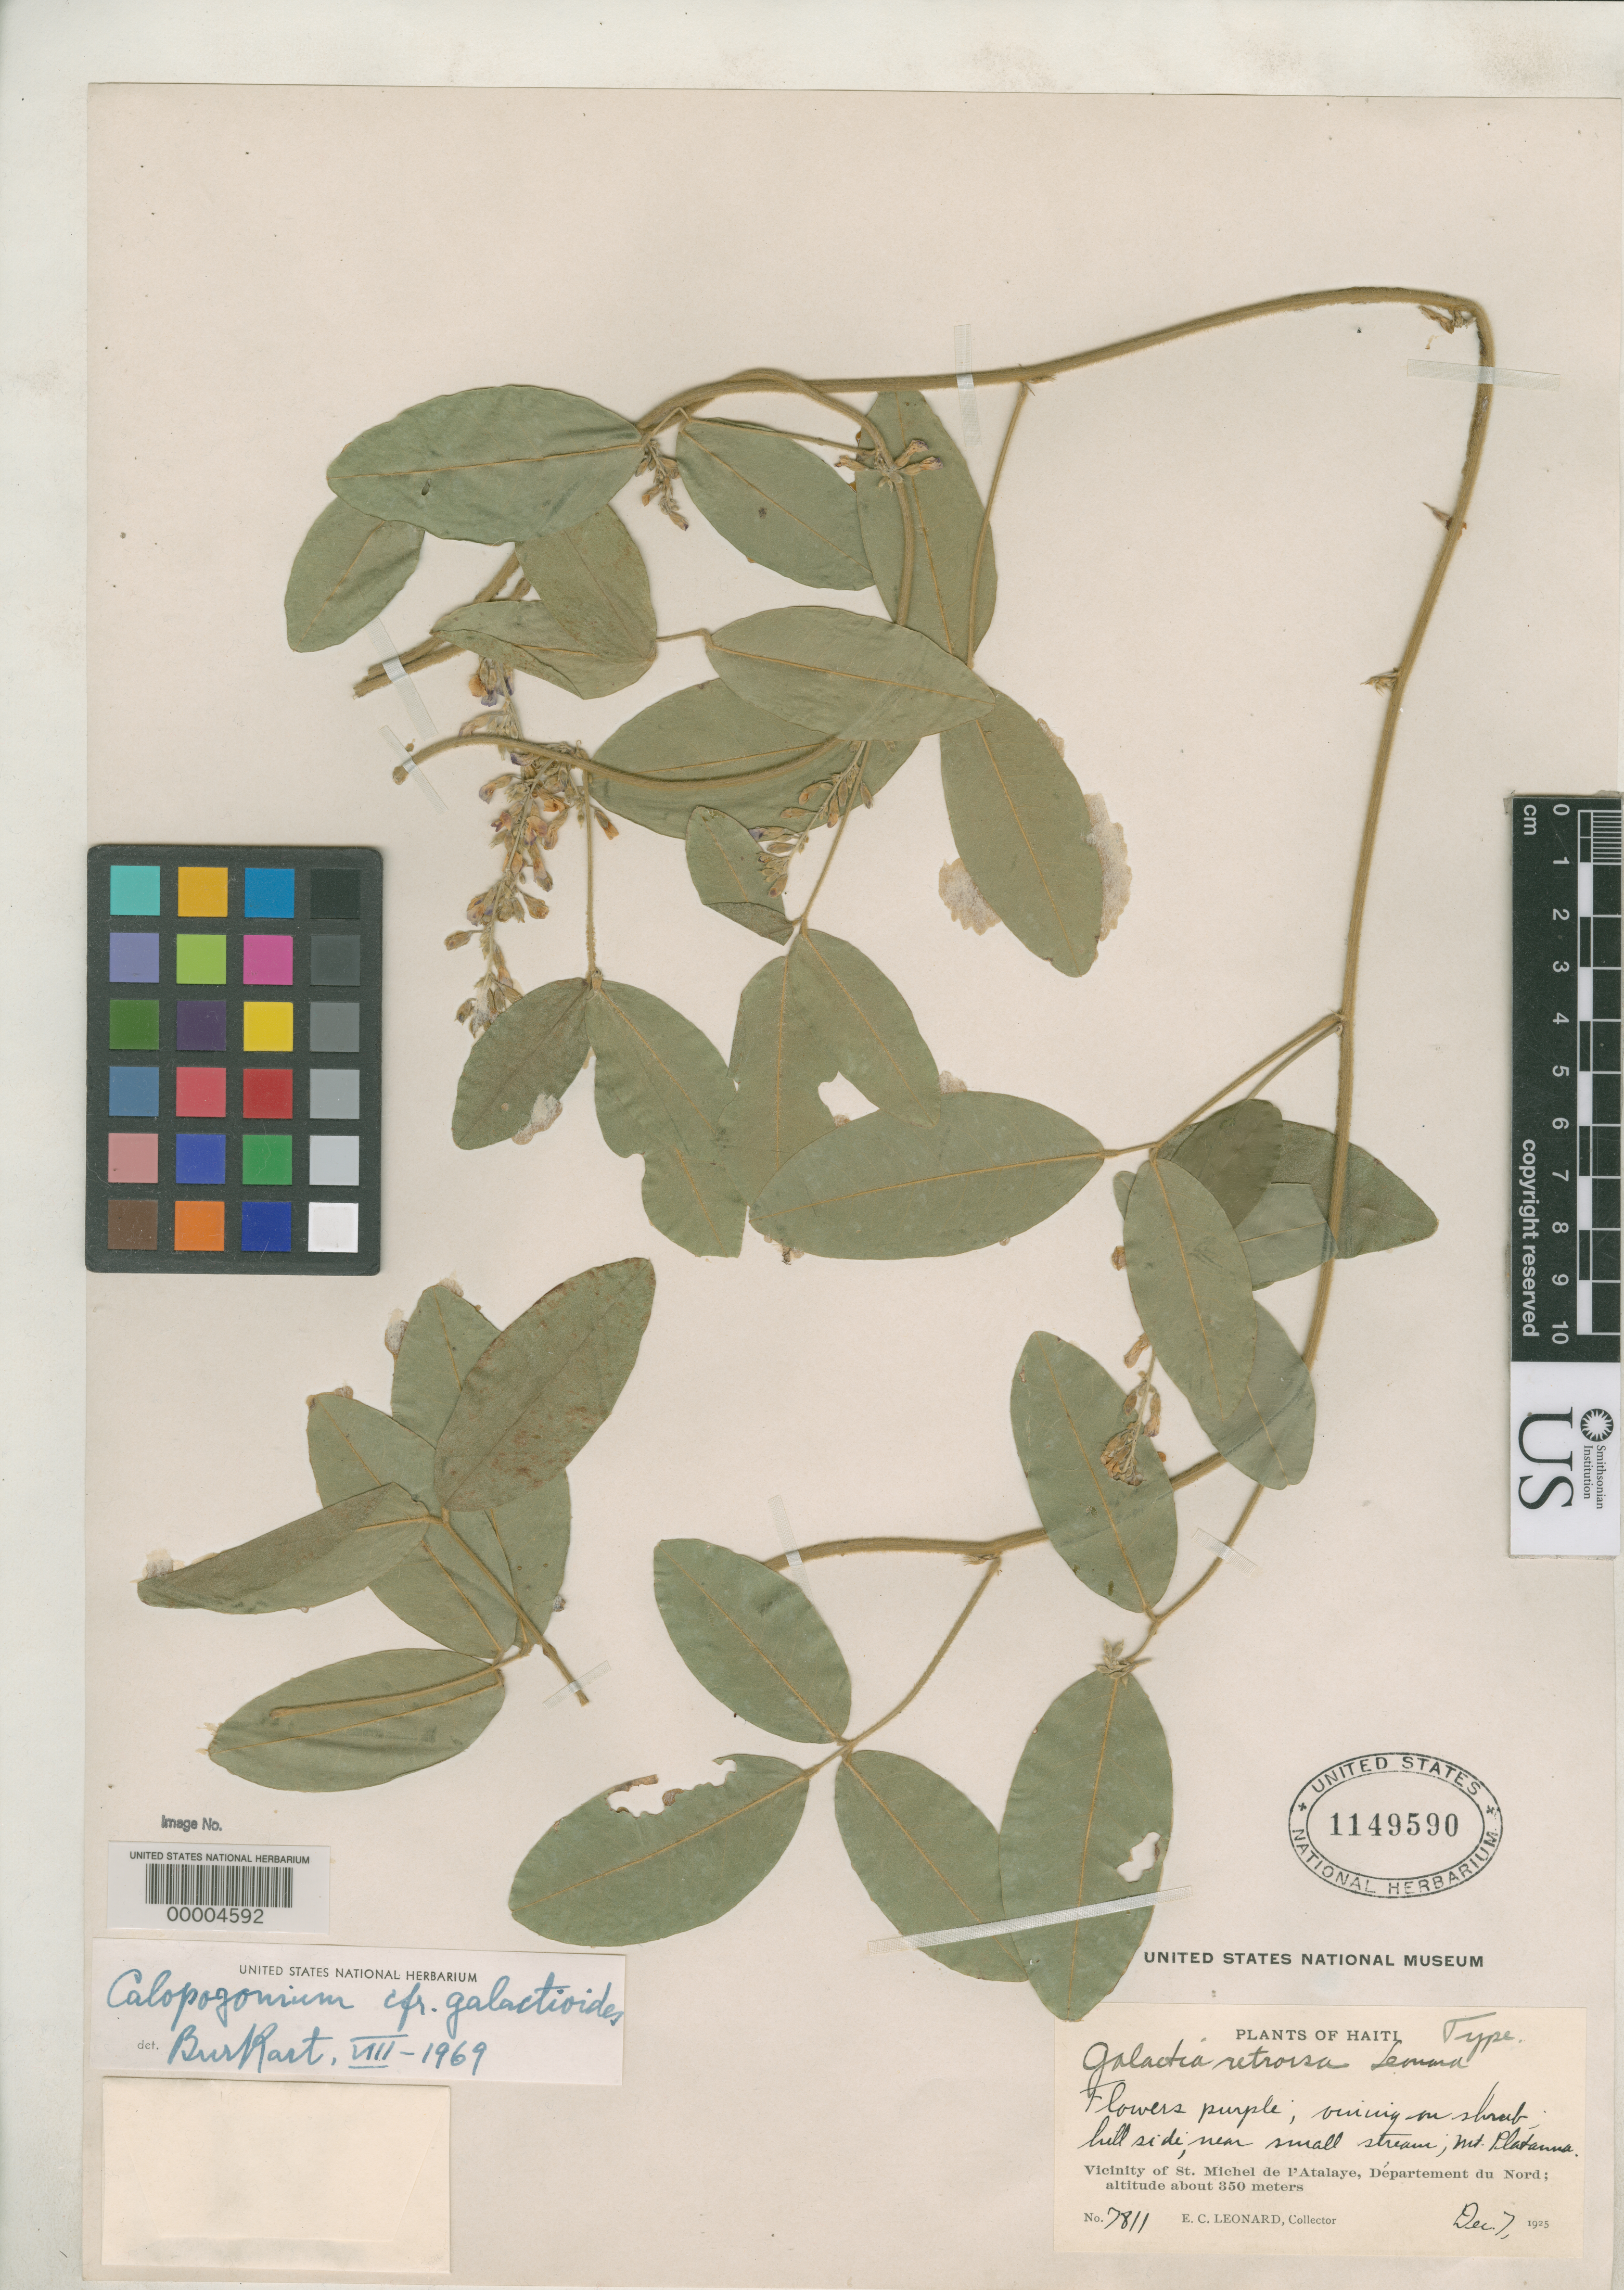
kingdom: Plantae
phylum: Tracheophyta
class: Magnoliopsida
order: Fabales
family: Fabaceae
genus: Galactia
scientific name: Galactia retrorsa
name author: Leonard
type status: Holotype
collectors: E. C. Leonard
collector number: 7811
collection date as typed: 07 Dec 1925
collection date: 1925-12-07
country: Haiti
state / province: Nord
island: Hispaniola Island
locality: St. Michel de L'Atalaye.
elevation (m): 350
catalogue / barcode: US 1149590